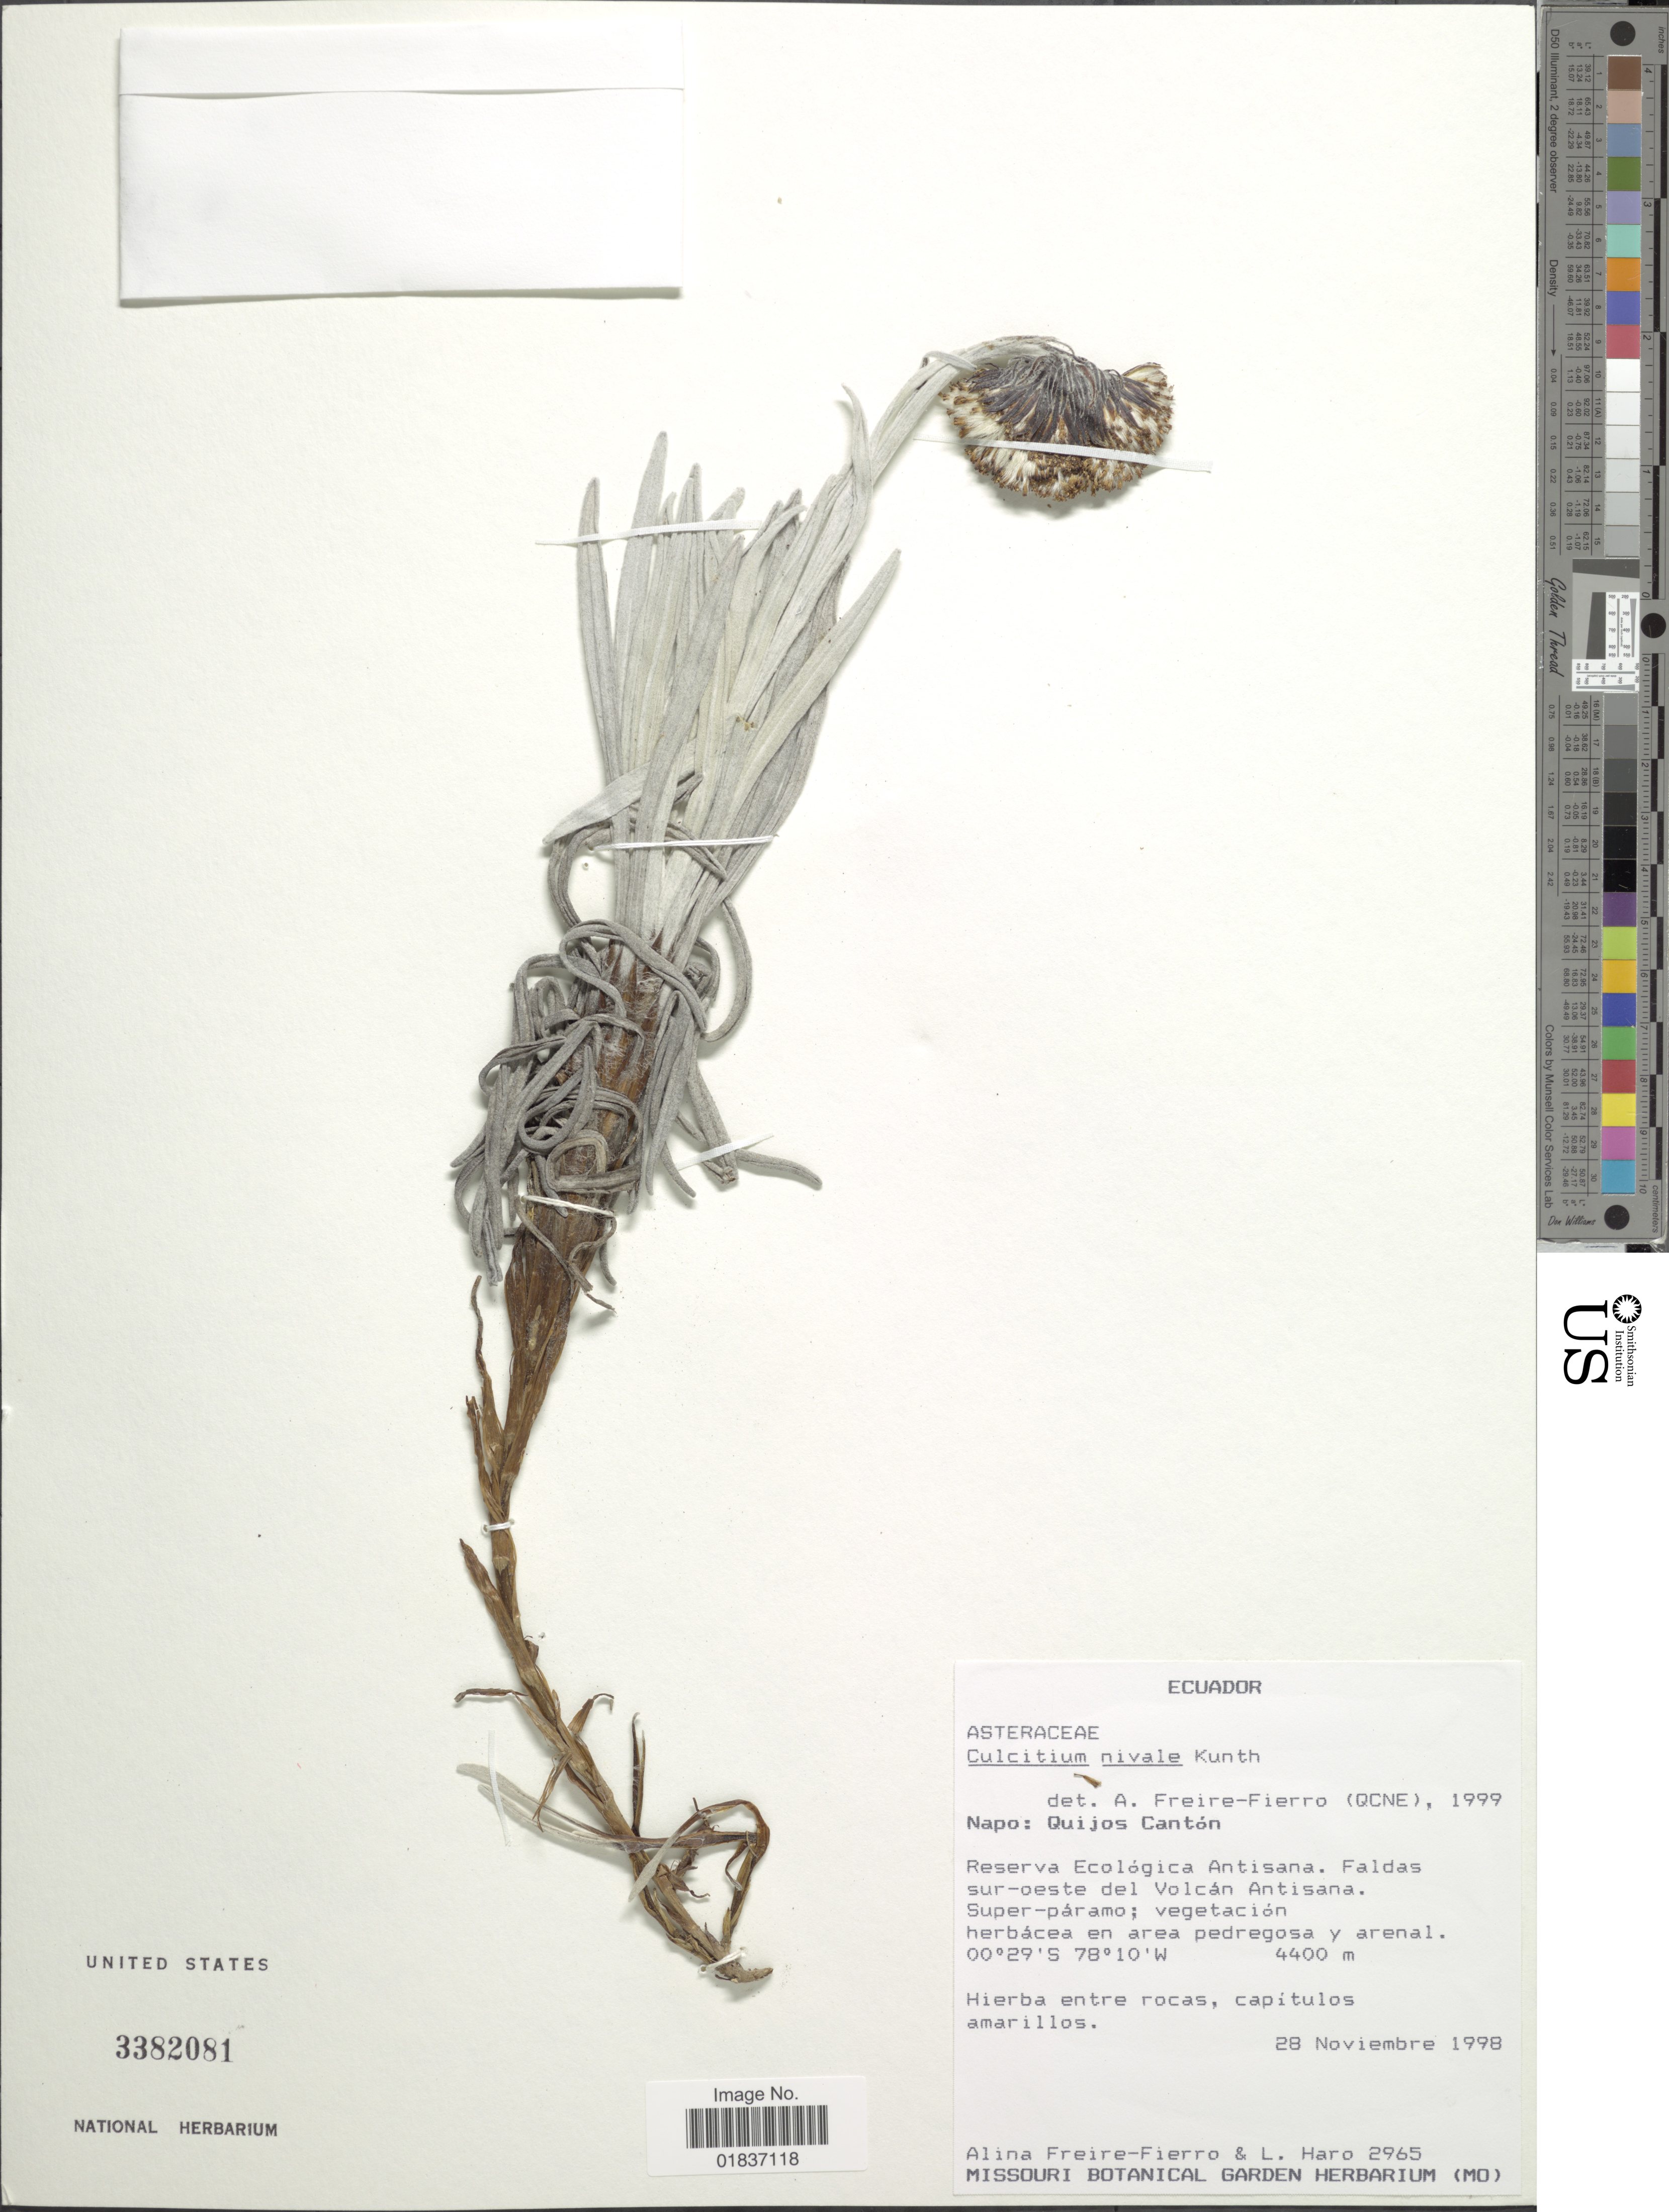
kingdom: Plantae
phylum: Tracheophyta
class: Magnoliopsida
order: Asterales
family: Asteraceae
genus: Senecio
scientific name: Senecio nivalis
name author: (Kunth) Cuatrec.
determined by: Salomon, Luciana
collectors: A. Freire-Fierro & L. Haro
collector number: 2965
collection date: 1998-11-28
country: Ecuador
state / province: Napo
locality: Napo: Quijos Canton. Reserva Ecologica Antisana. Faldas sur-oeste del Volcan Antisana.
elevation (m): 4400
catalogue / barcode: US 3382081